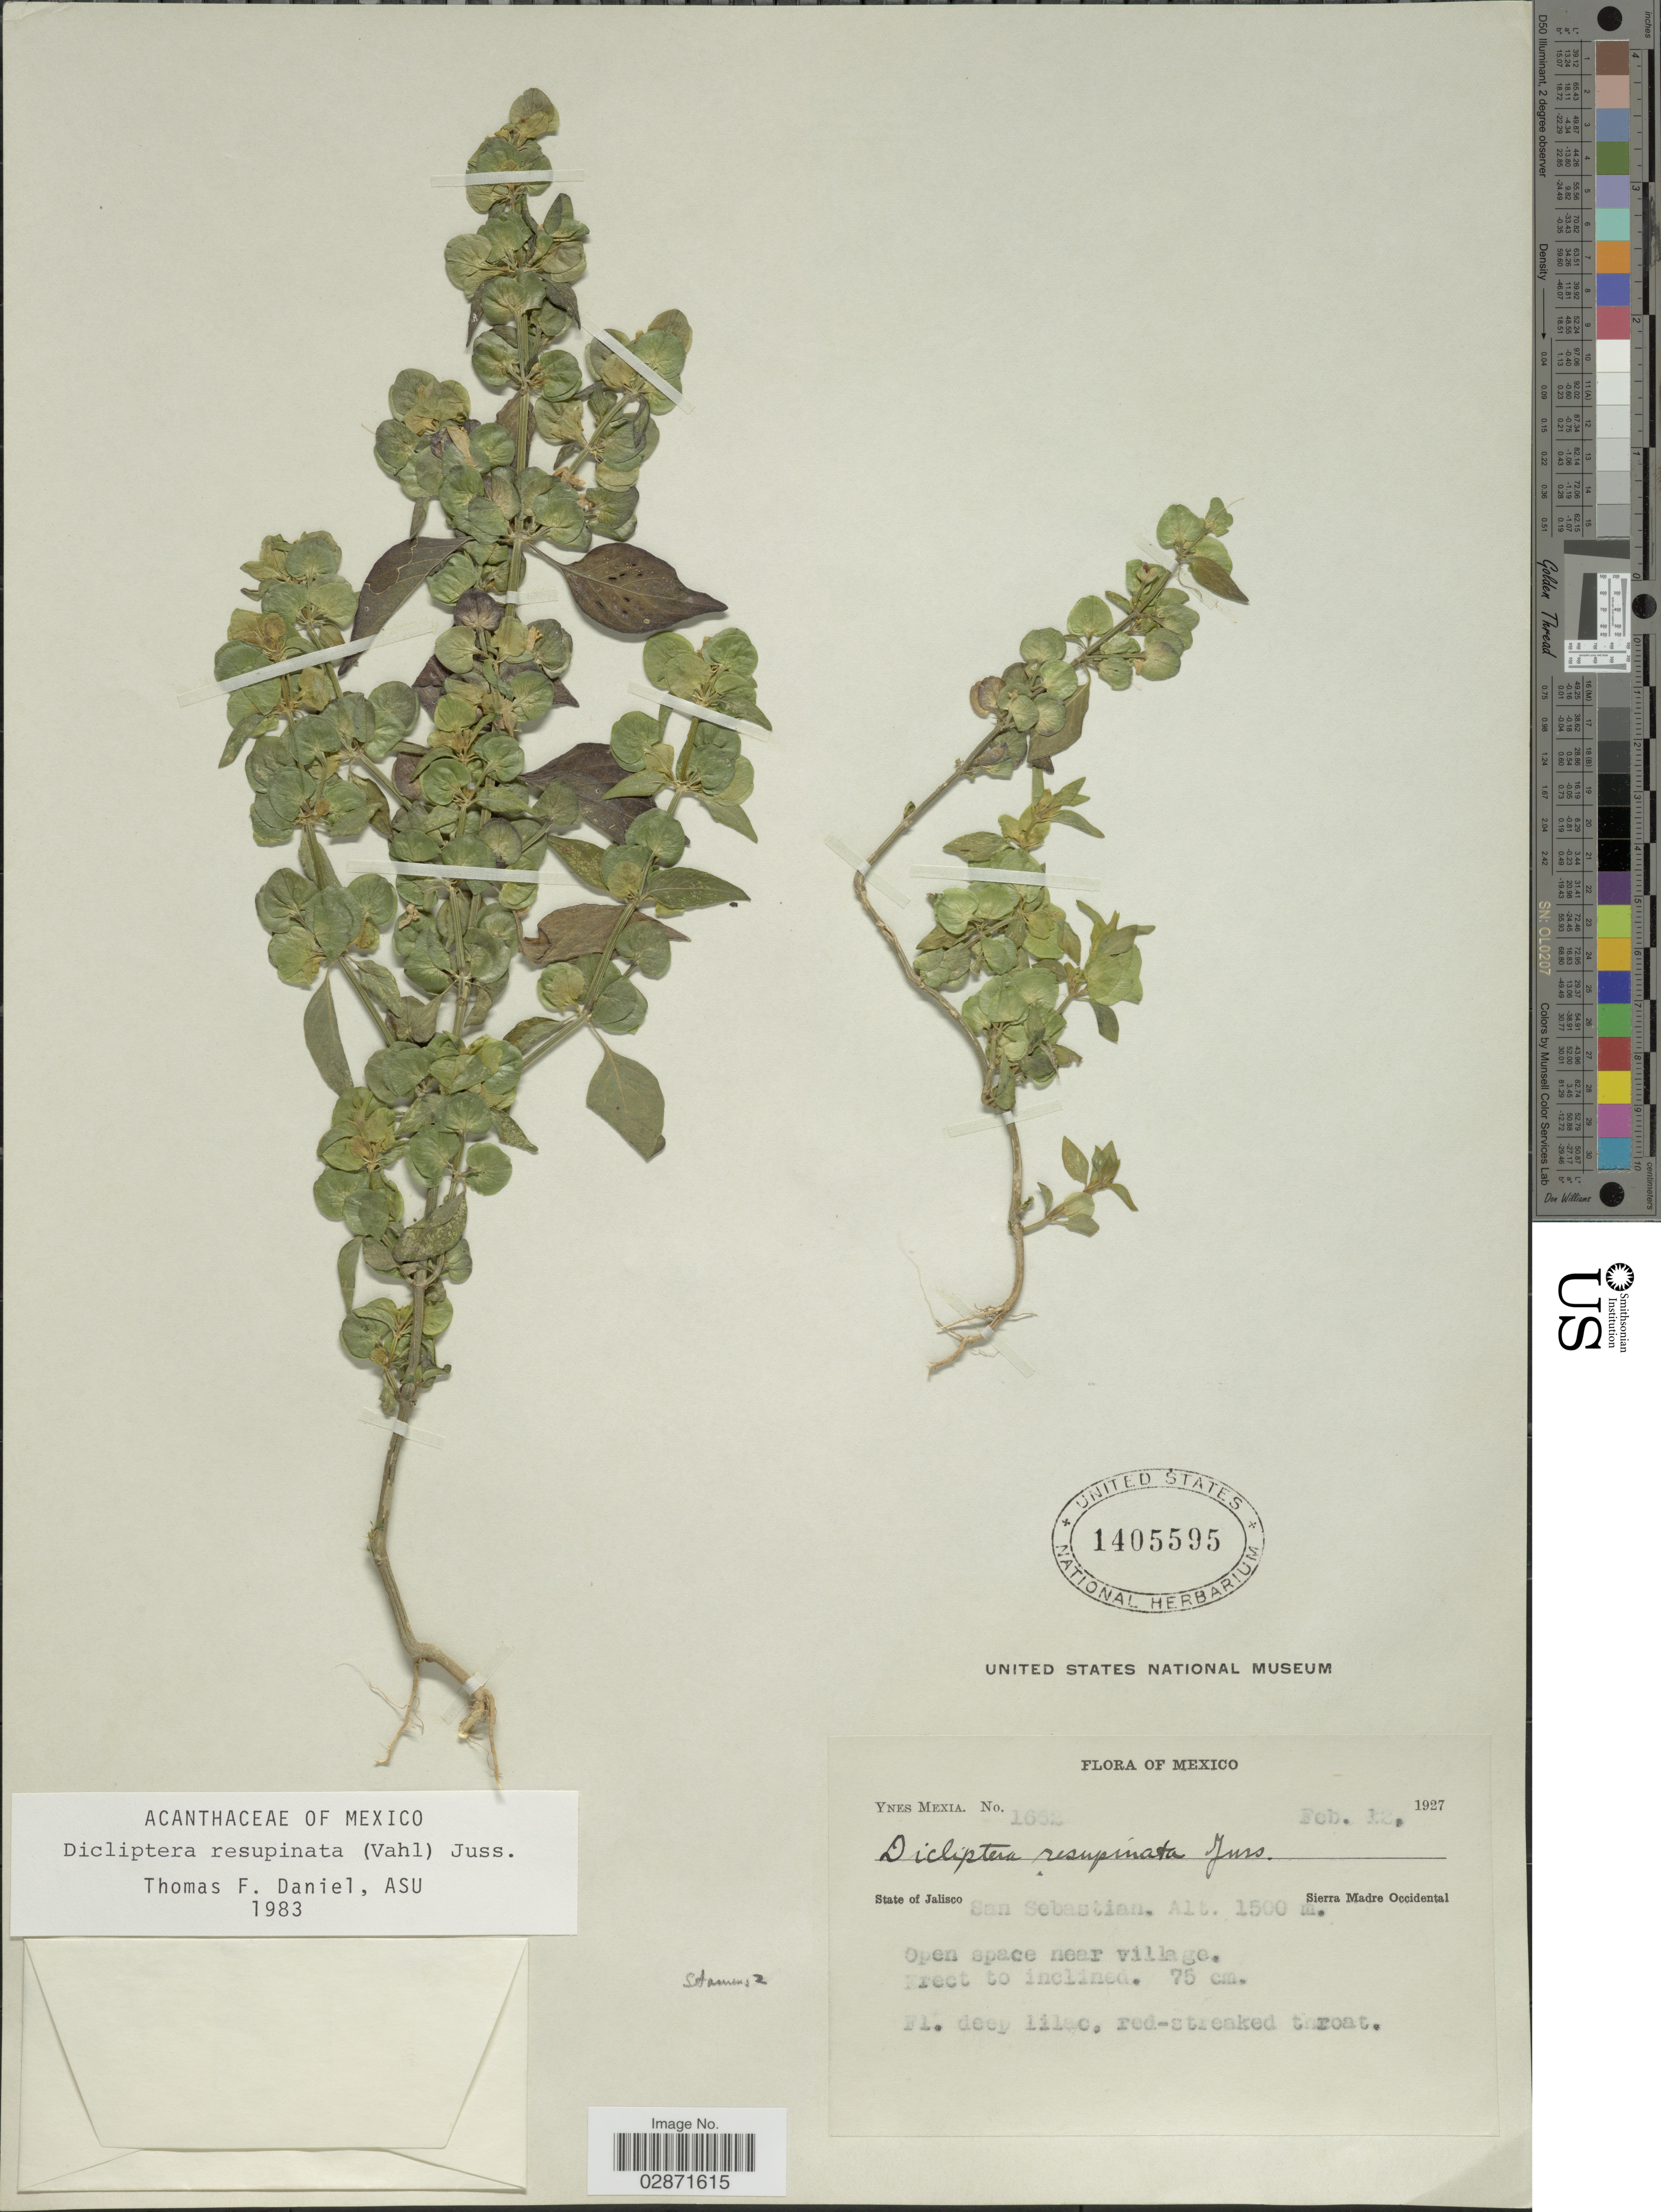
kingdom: Plantae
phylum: Tracheophyta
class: Magnoliopsida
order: Lamiales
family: Acanthaceae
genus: Dicliptera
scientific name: Dicliptera resupinata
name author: (Vahl) Juss.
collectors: Y. Mexia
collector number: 1652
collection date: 1927-02-12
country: Mexico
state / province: Jalisco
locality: State of Jalisco: San Sebastian, Sierra Madre Occidental, Open space near village.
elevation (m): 1500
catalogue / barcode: US 1405595